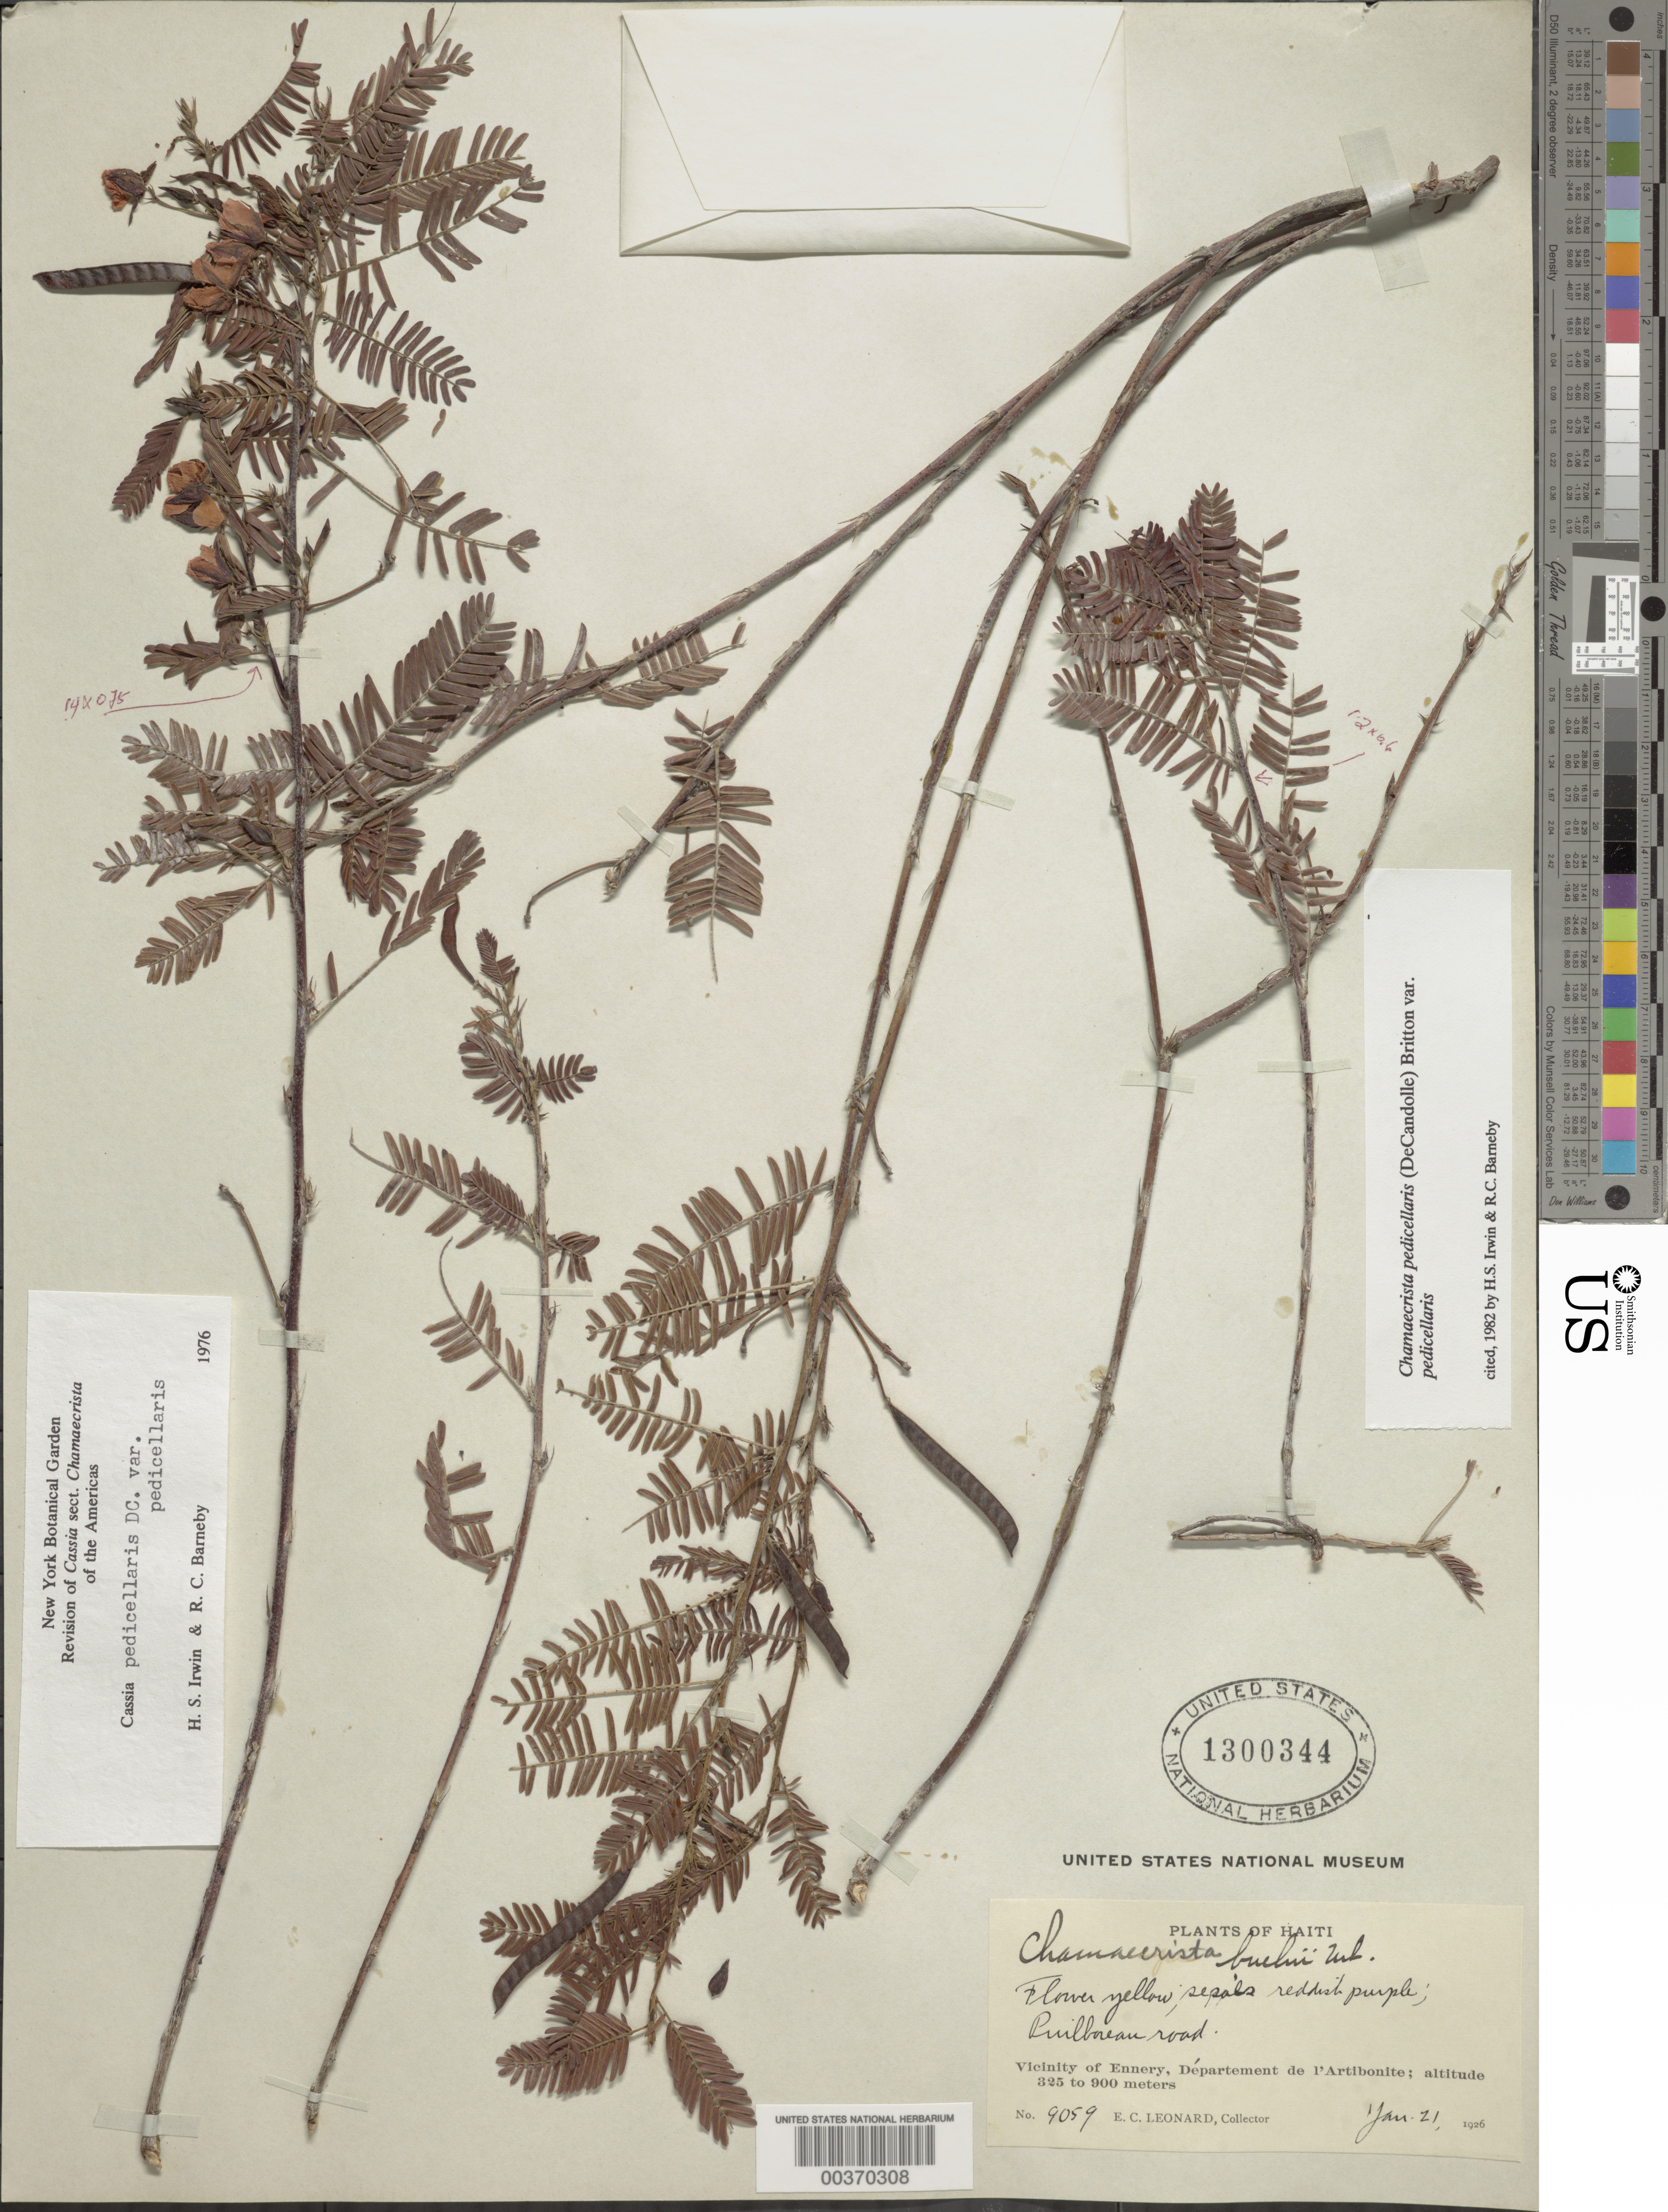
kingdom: Plantae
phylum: Tracheophyta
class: Magnoliopsida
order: Fabales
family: Fabaceae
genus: Chamaecrista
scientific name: Chamaecrista pedicellaris var. pedicellaris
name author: Britton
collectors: E. C. Leonard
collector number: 9059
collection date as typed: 21 Jan 1926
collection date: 1926-01-21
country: Haiti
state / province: Artibonite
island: Hispaniola Island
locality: Puilboreau road; vicinity of ennery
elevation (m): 325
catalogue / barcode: US 1300344